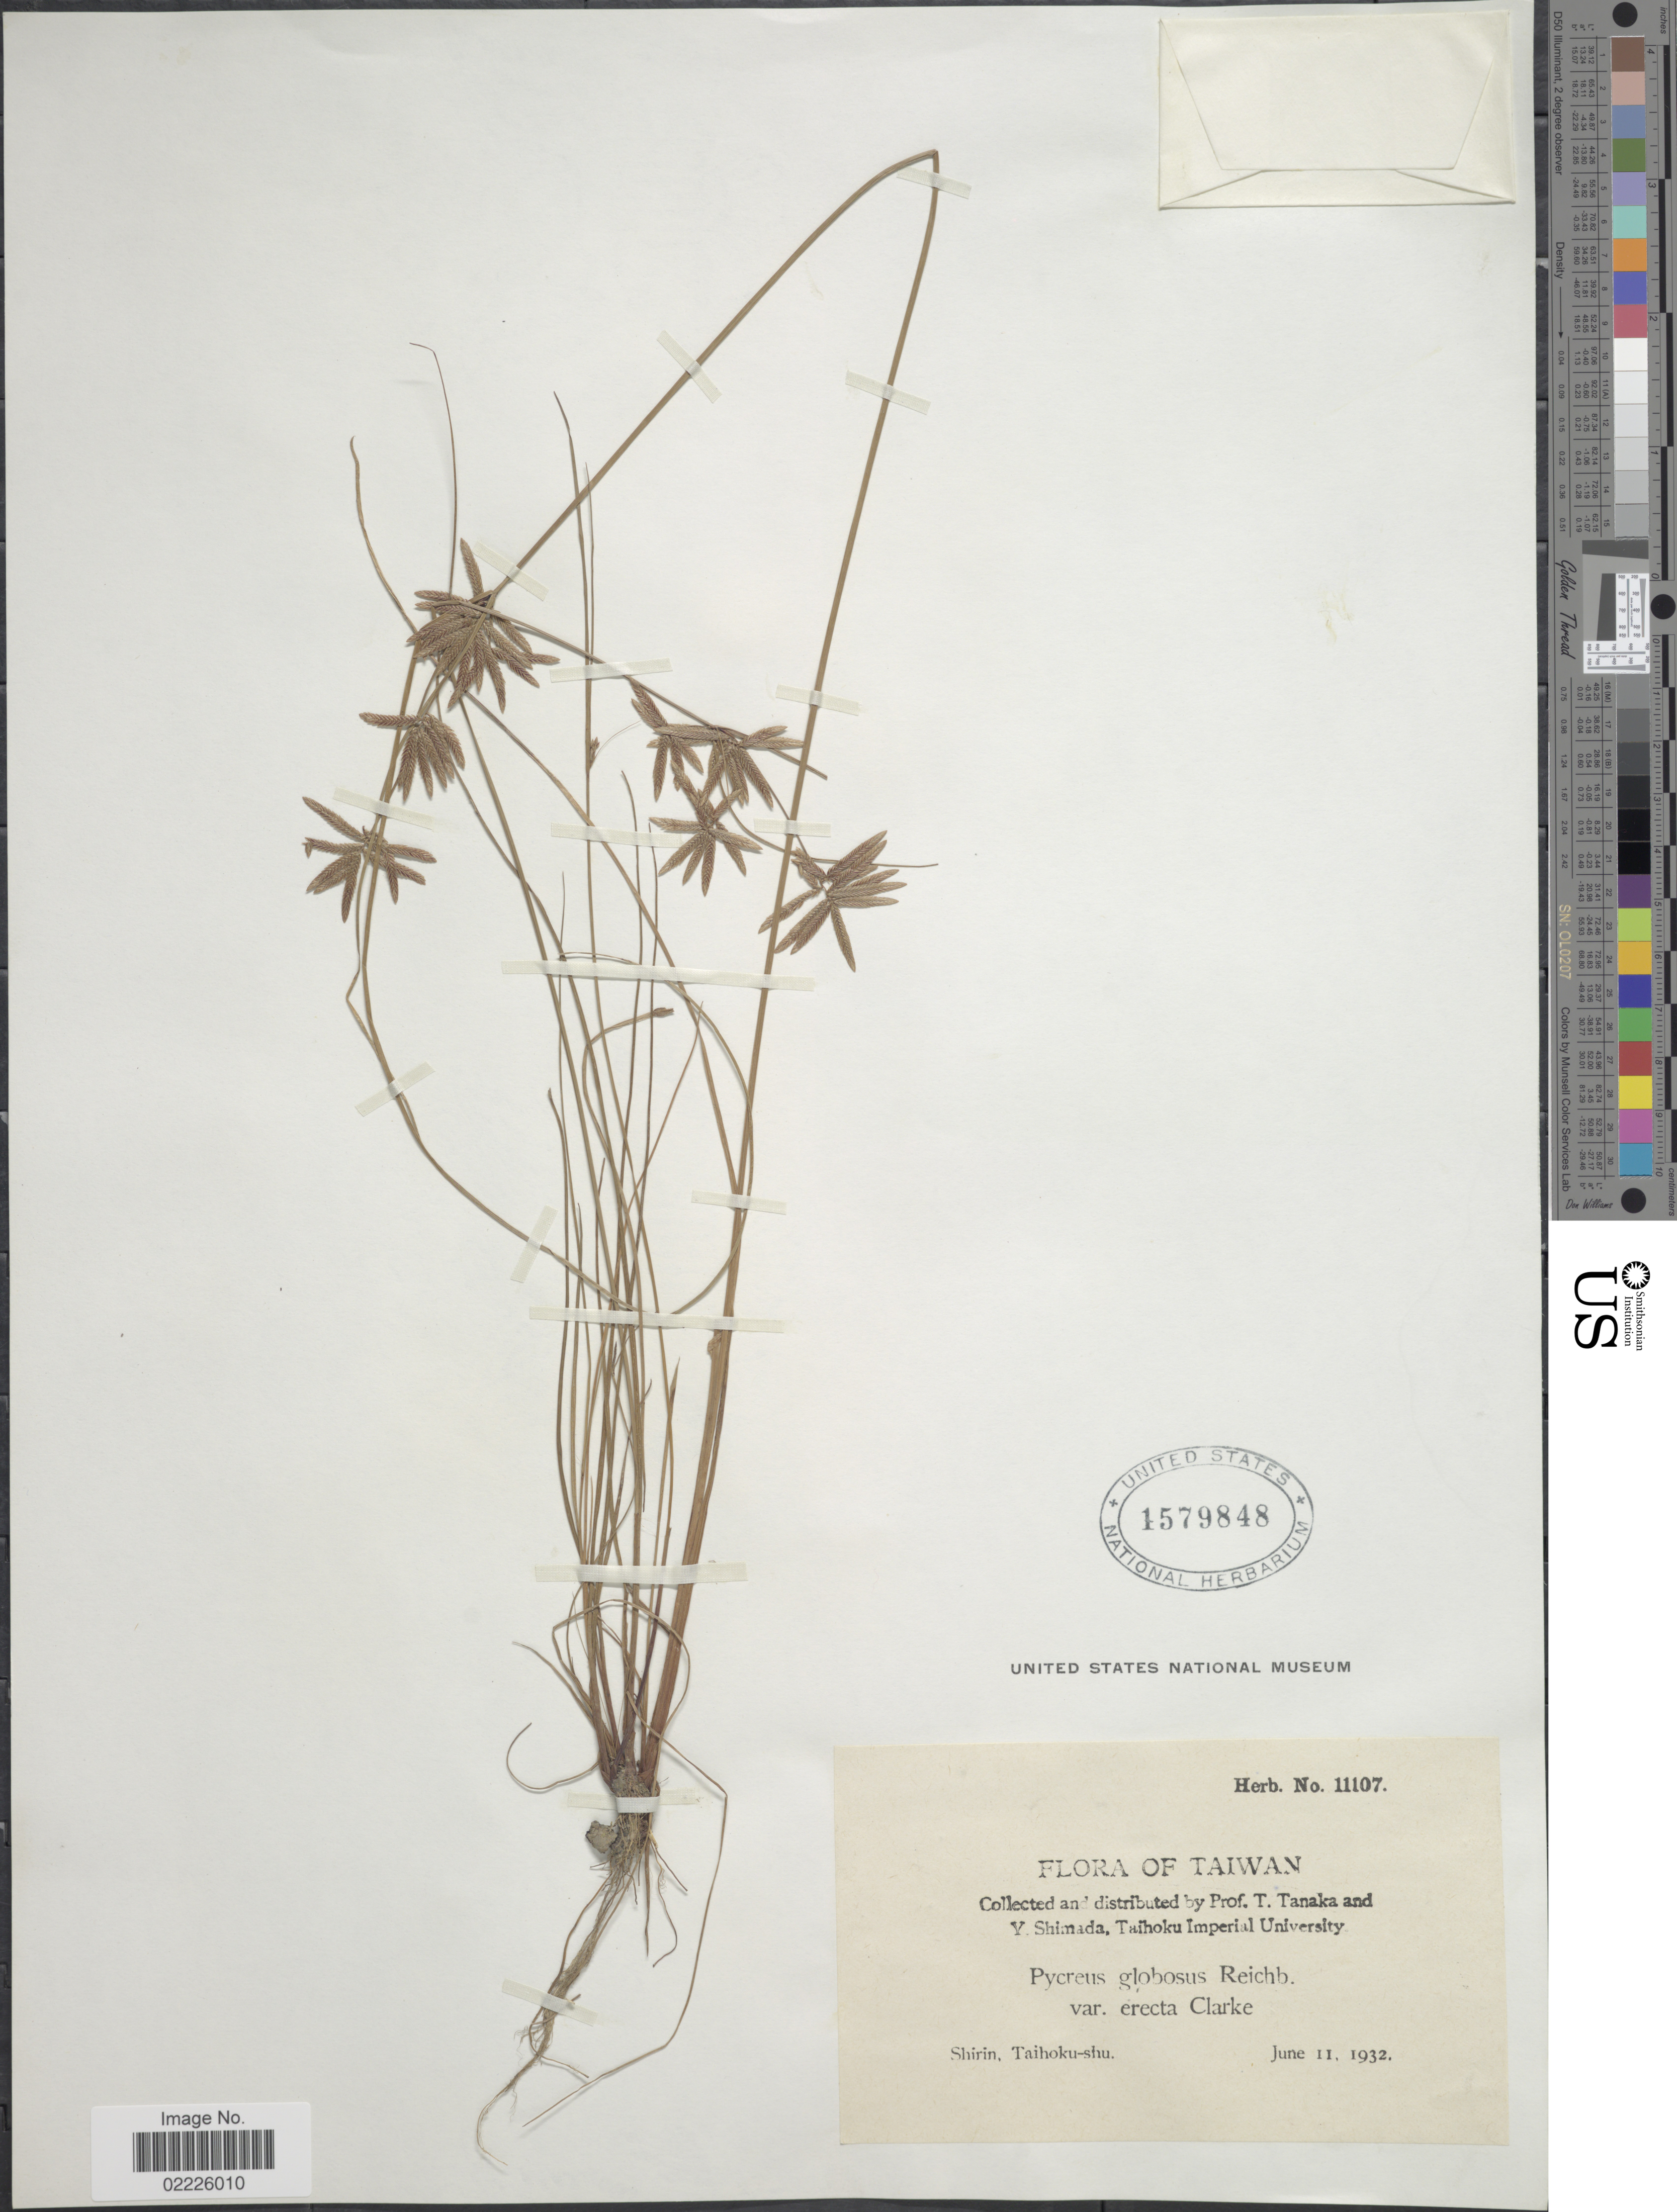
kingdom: Plantae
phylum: Tracheophyta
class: Liliopsida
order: Poales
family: Cyperaceae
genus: Cyperus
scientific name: Cyperus flavidus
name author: Retz.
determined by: Strong, Mark T., (BOT), Smithsonian Institution - National Museum of Natural History (UNITED STATES)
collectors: T. Tanaka & Y. Shimada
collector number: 11107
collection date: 1932-06-11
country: Taiwan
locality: Shirin, Taihoku-shu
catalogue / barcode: US 1579848